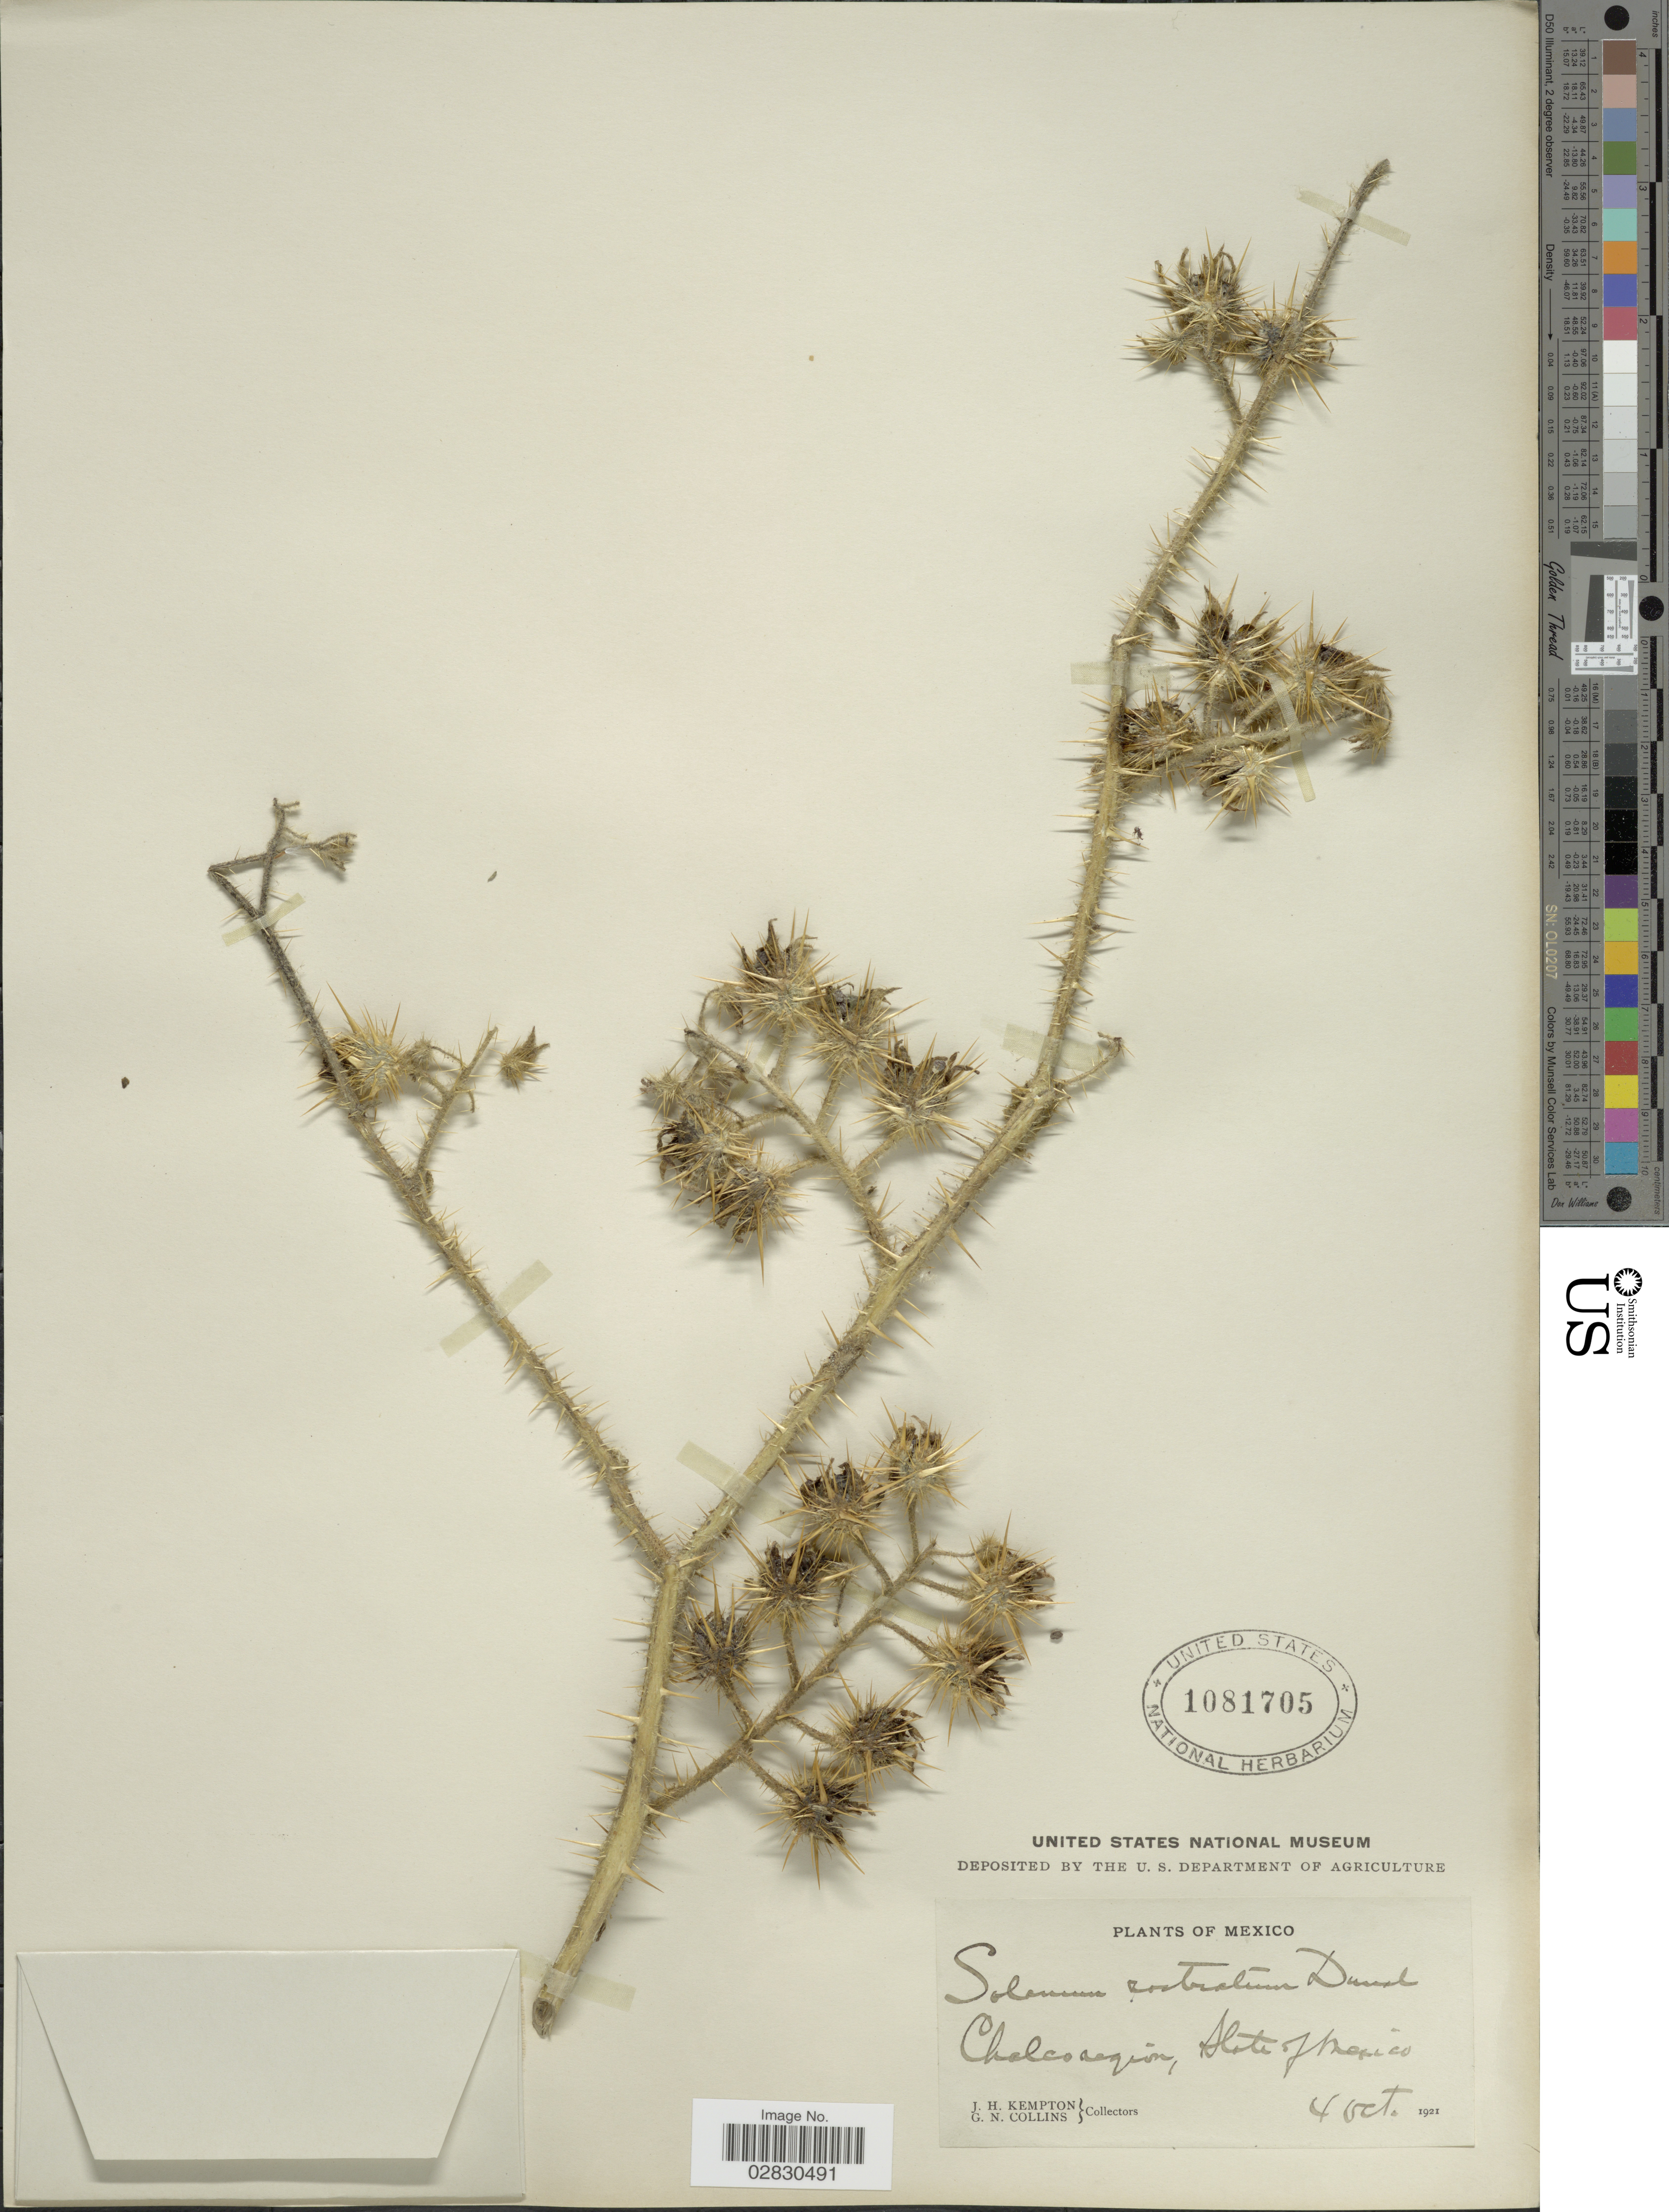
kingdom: Plantae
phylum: Tracheophyta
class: Magnoliopsida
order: Solanales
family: Solanaceae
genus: Solanum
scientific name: Solanum rostratum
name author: Dunal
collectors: J. H. Kempton & G. Collins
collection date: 1921-10-04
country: Mexico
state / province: México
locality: Chalco región.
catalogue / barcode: US 1081705